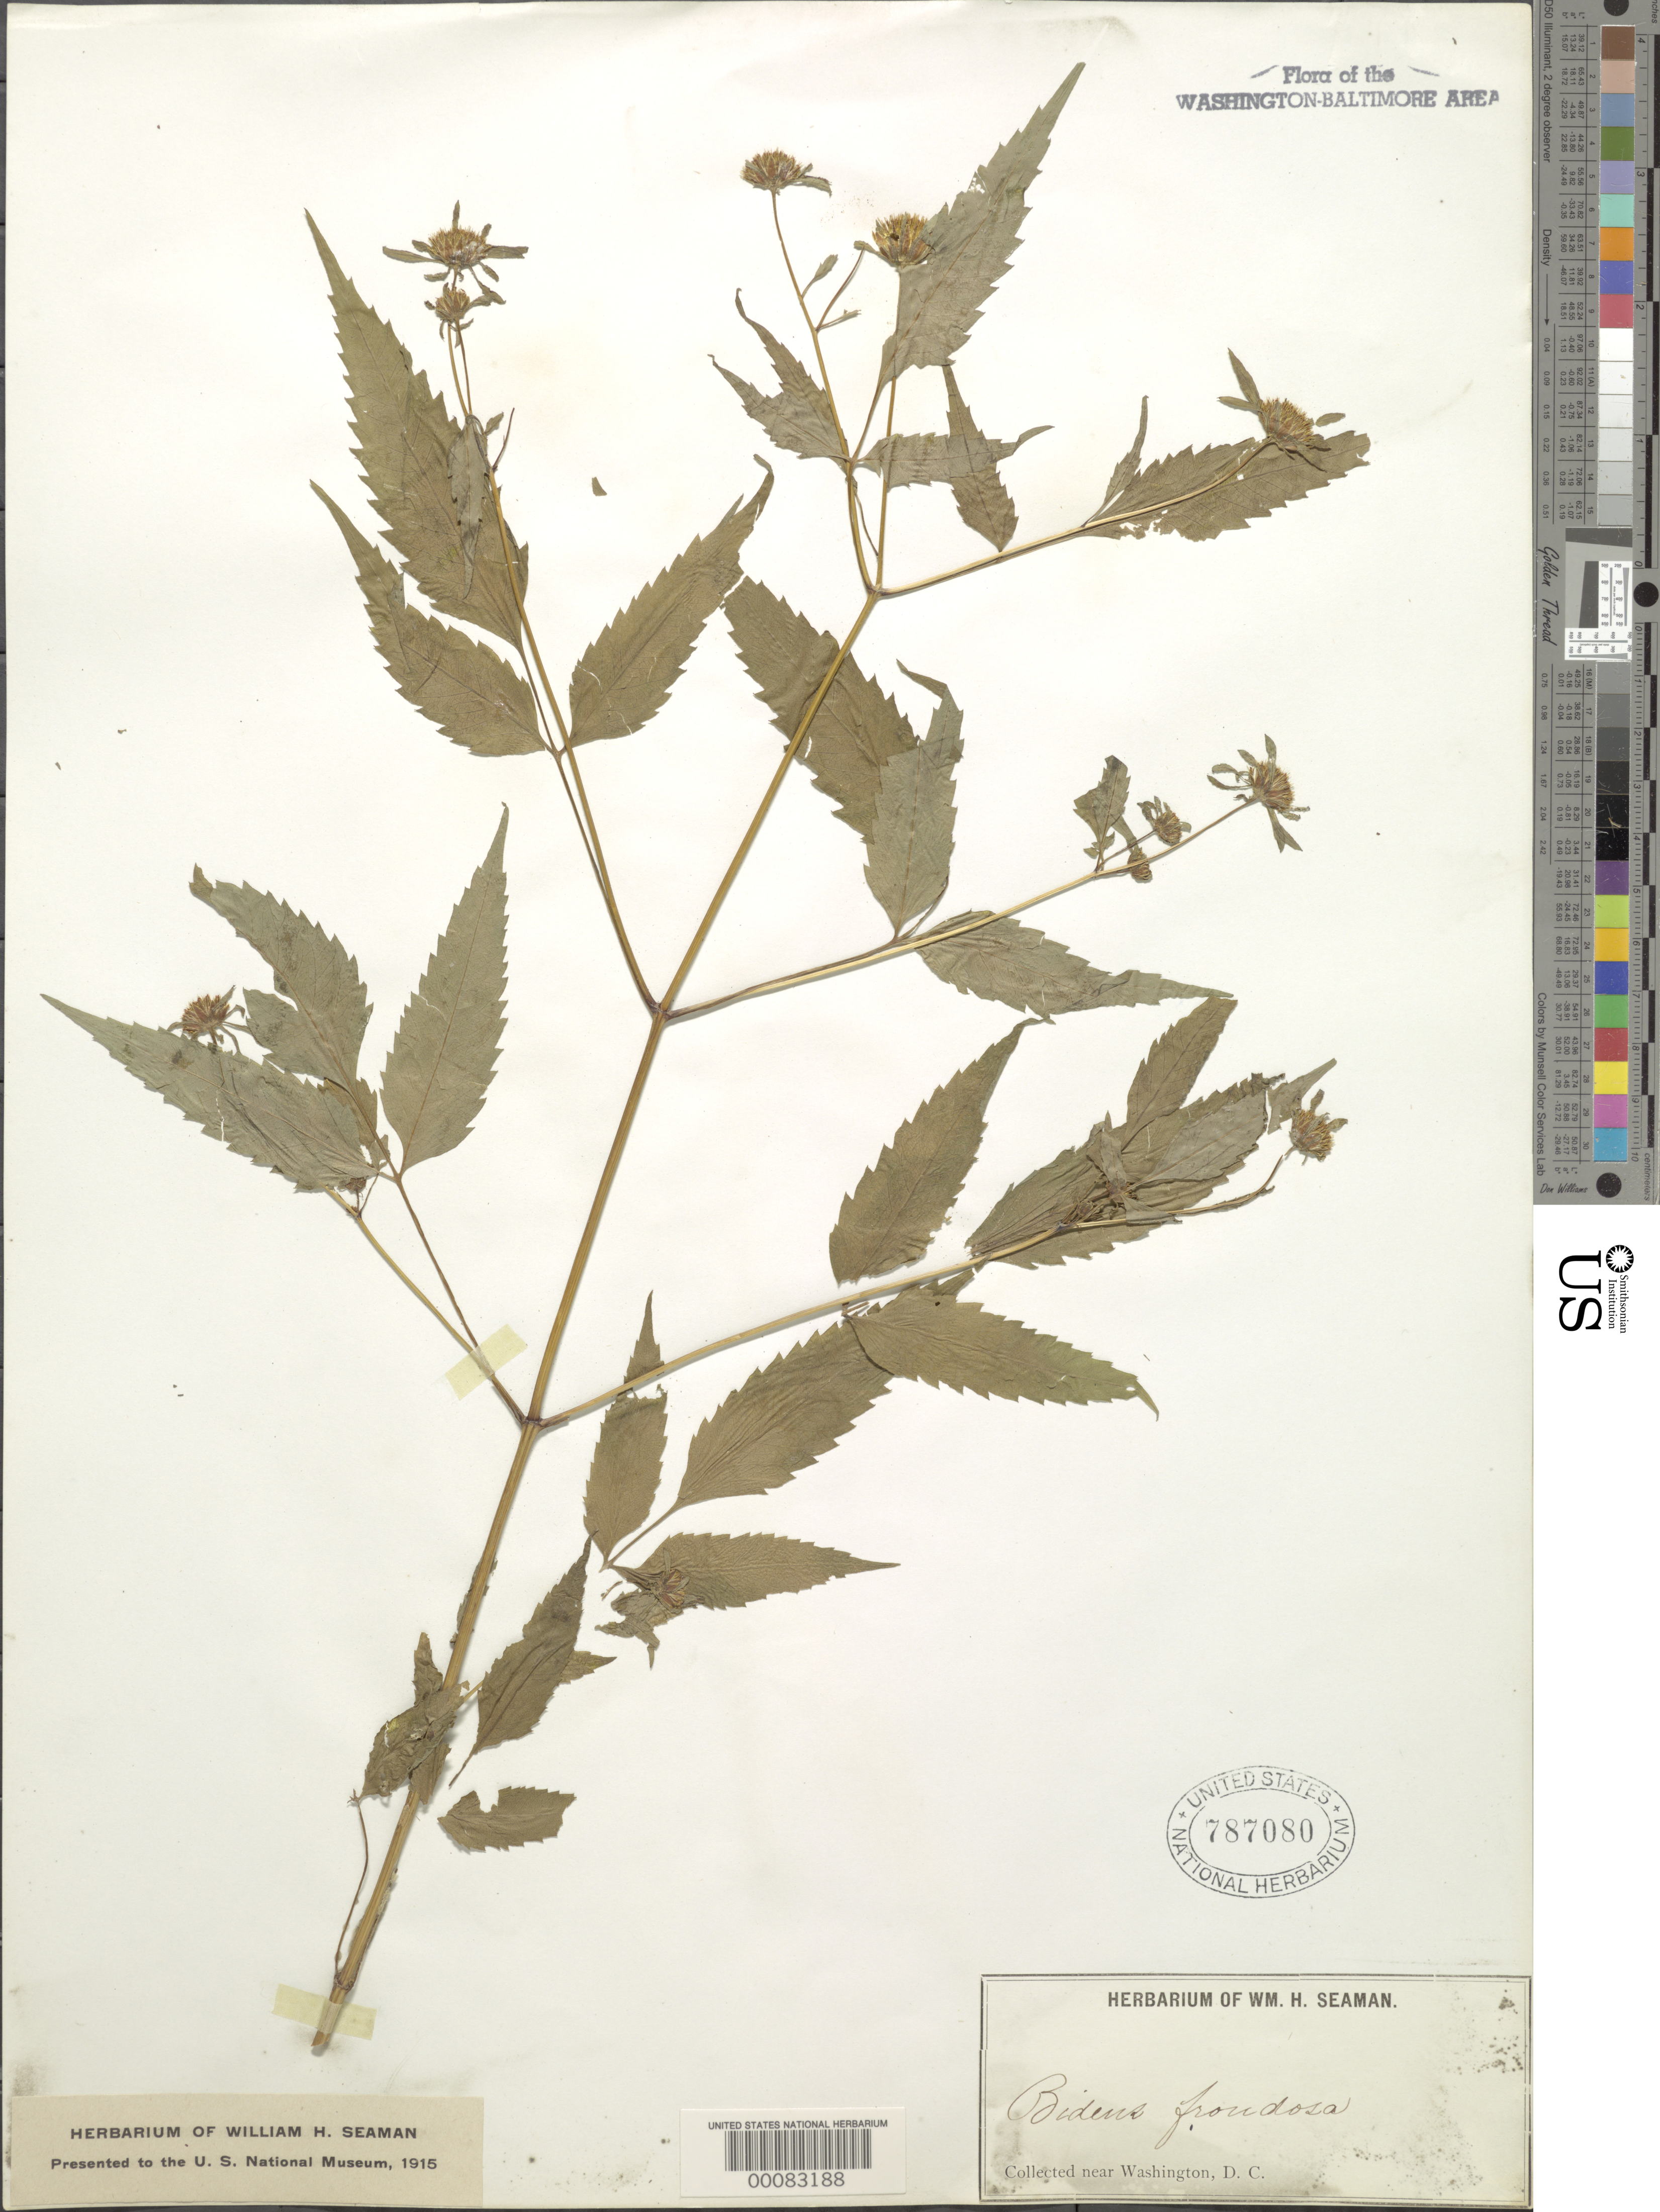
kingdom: Plantae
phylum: Tracheophyta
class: Magnoliopsida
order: Asterales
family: Asteraceae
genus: Bidens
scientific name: Bidens frondosa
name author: L.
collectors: W. Seaman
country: United States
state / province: District of Columbia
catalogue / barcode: US 787080